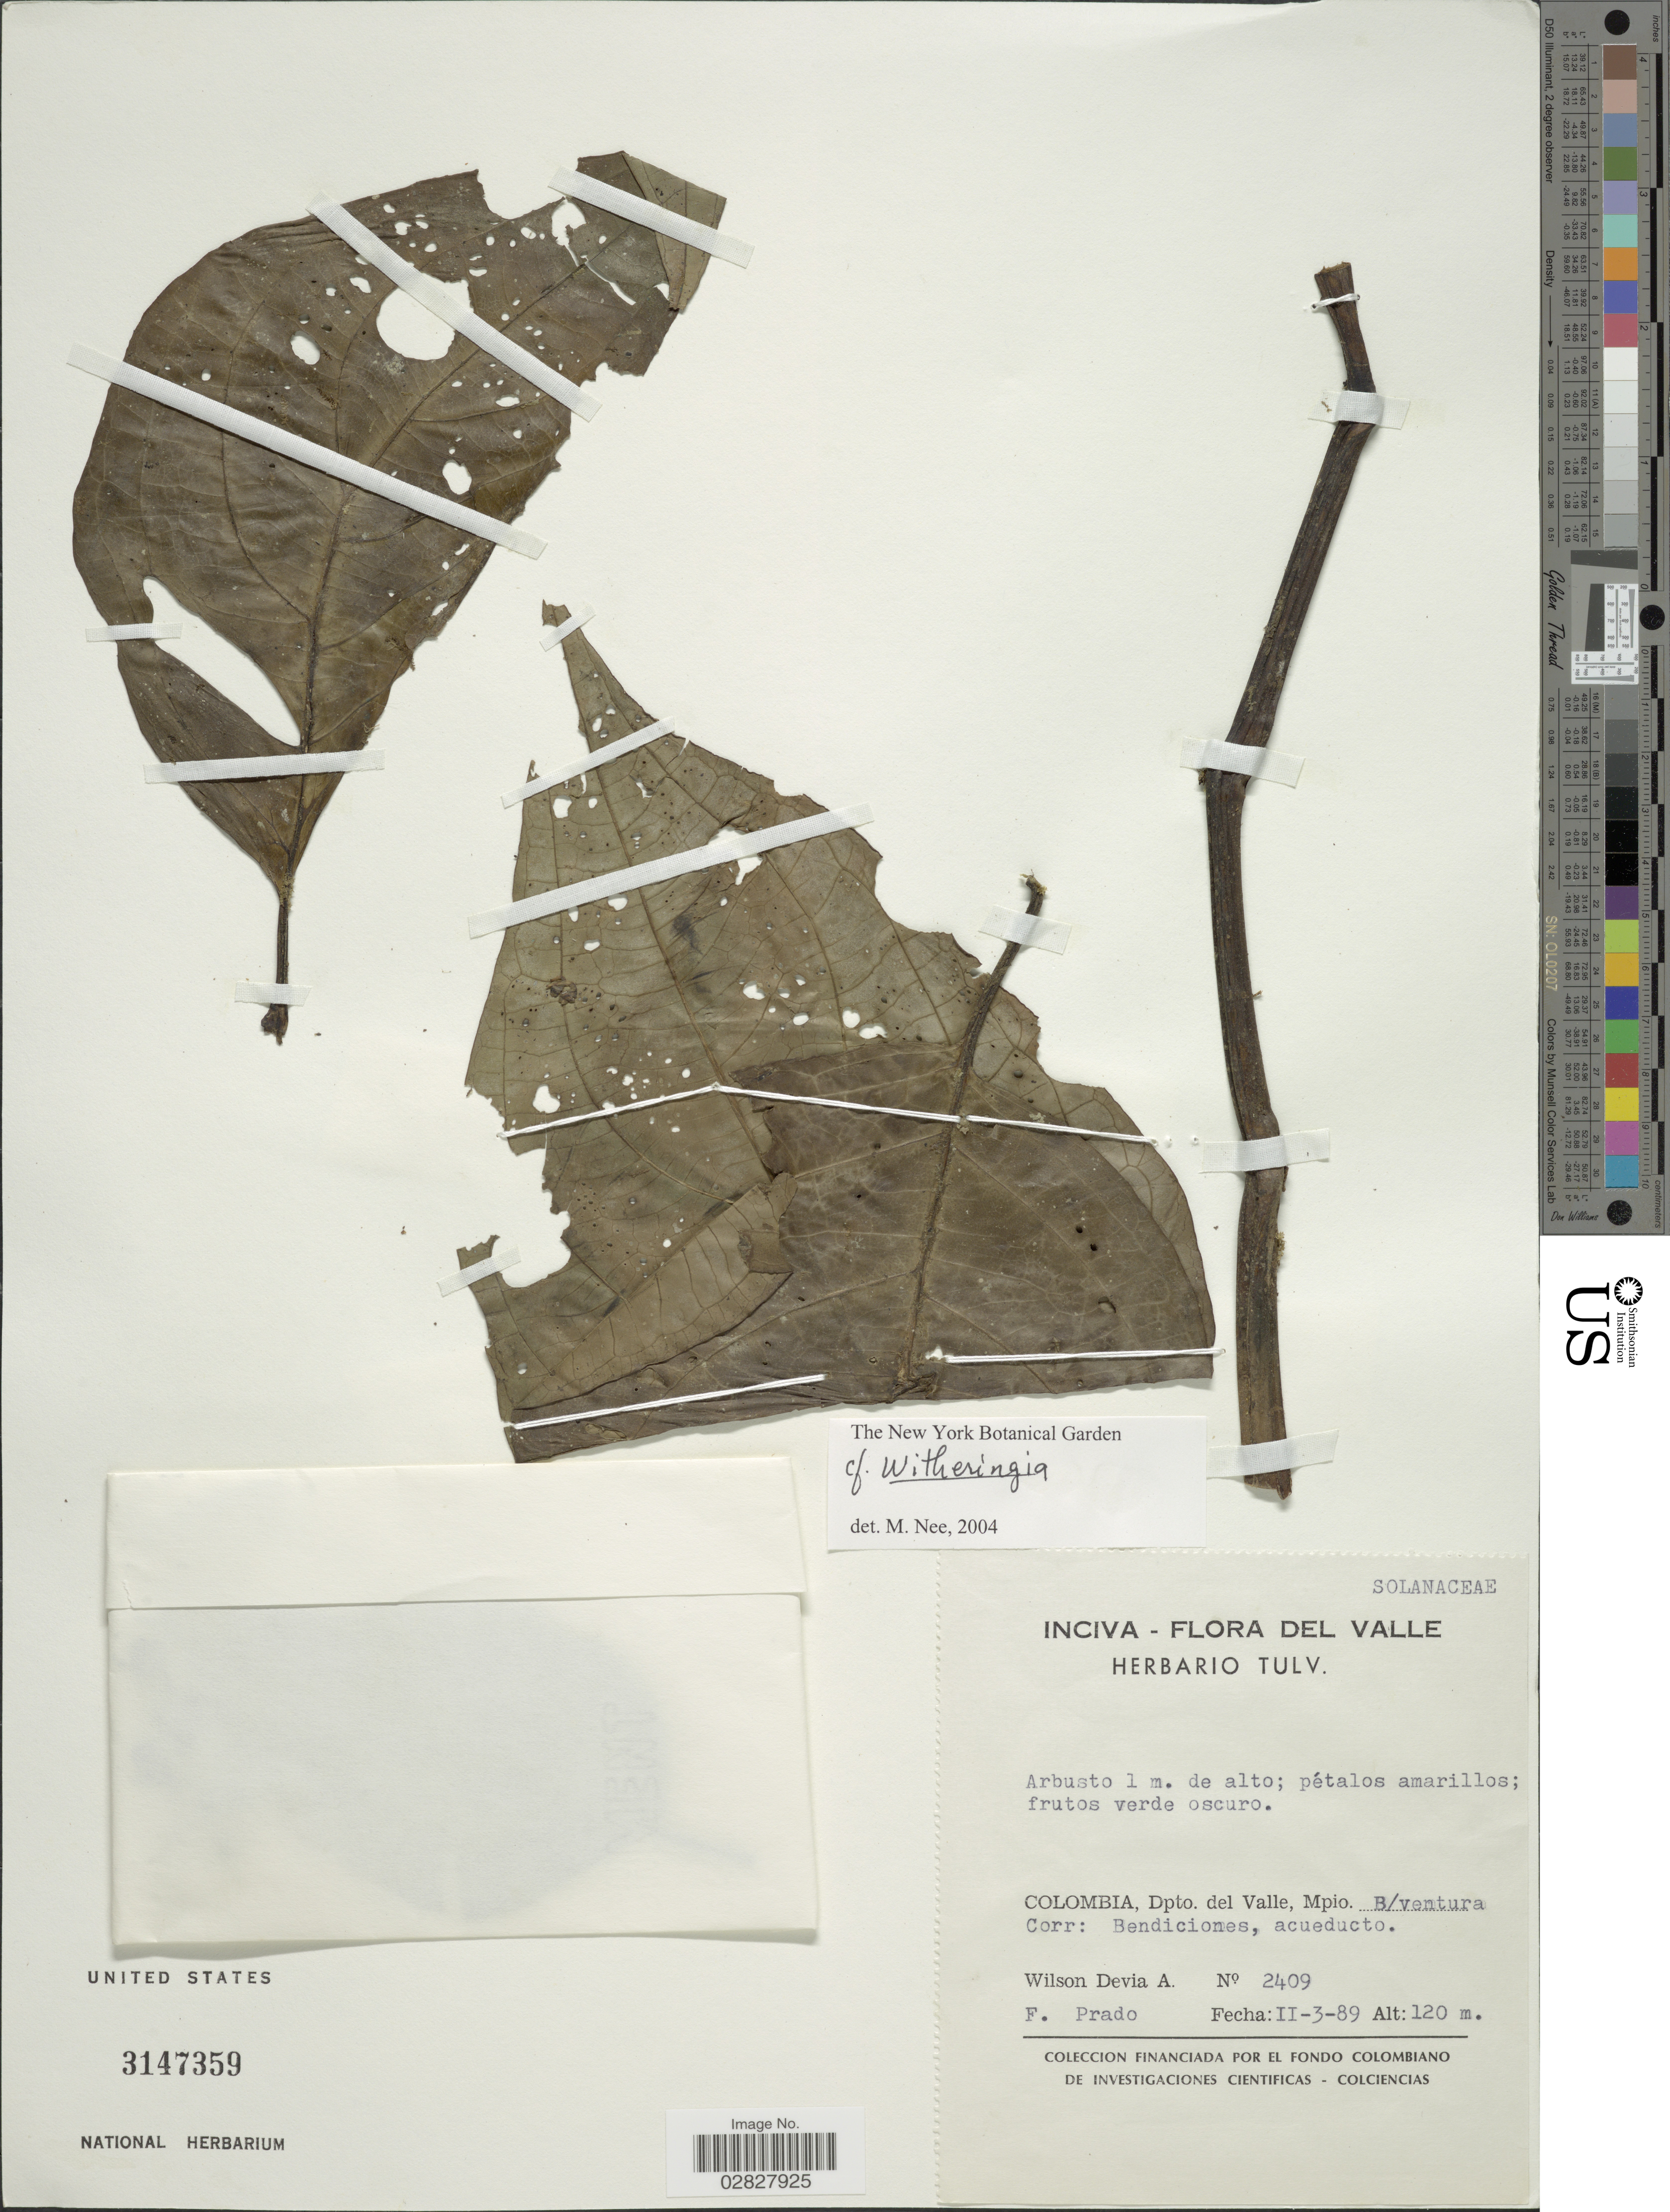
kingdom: Plantae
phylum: Tracheophyta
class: Magnoliopsida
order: Solanales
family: Solanaceae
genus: Witheringia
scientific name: Witheringia sp.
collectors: W. Devia A. & F. Prado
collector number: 2409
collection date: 1989-02-03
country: Colombia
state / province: Valle del Cauca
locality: Mpio. B/ventura, Corr: Bendiciones, acueducto.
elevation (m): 120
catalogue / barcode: US 3147359